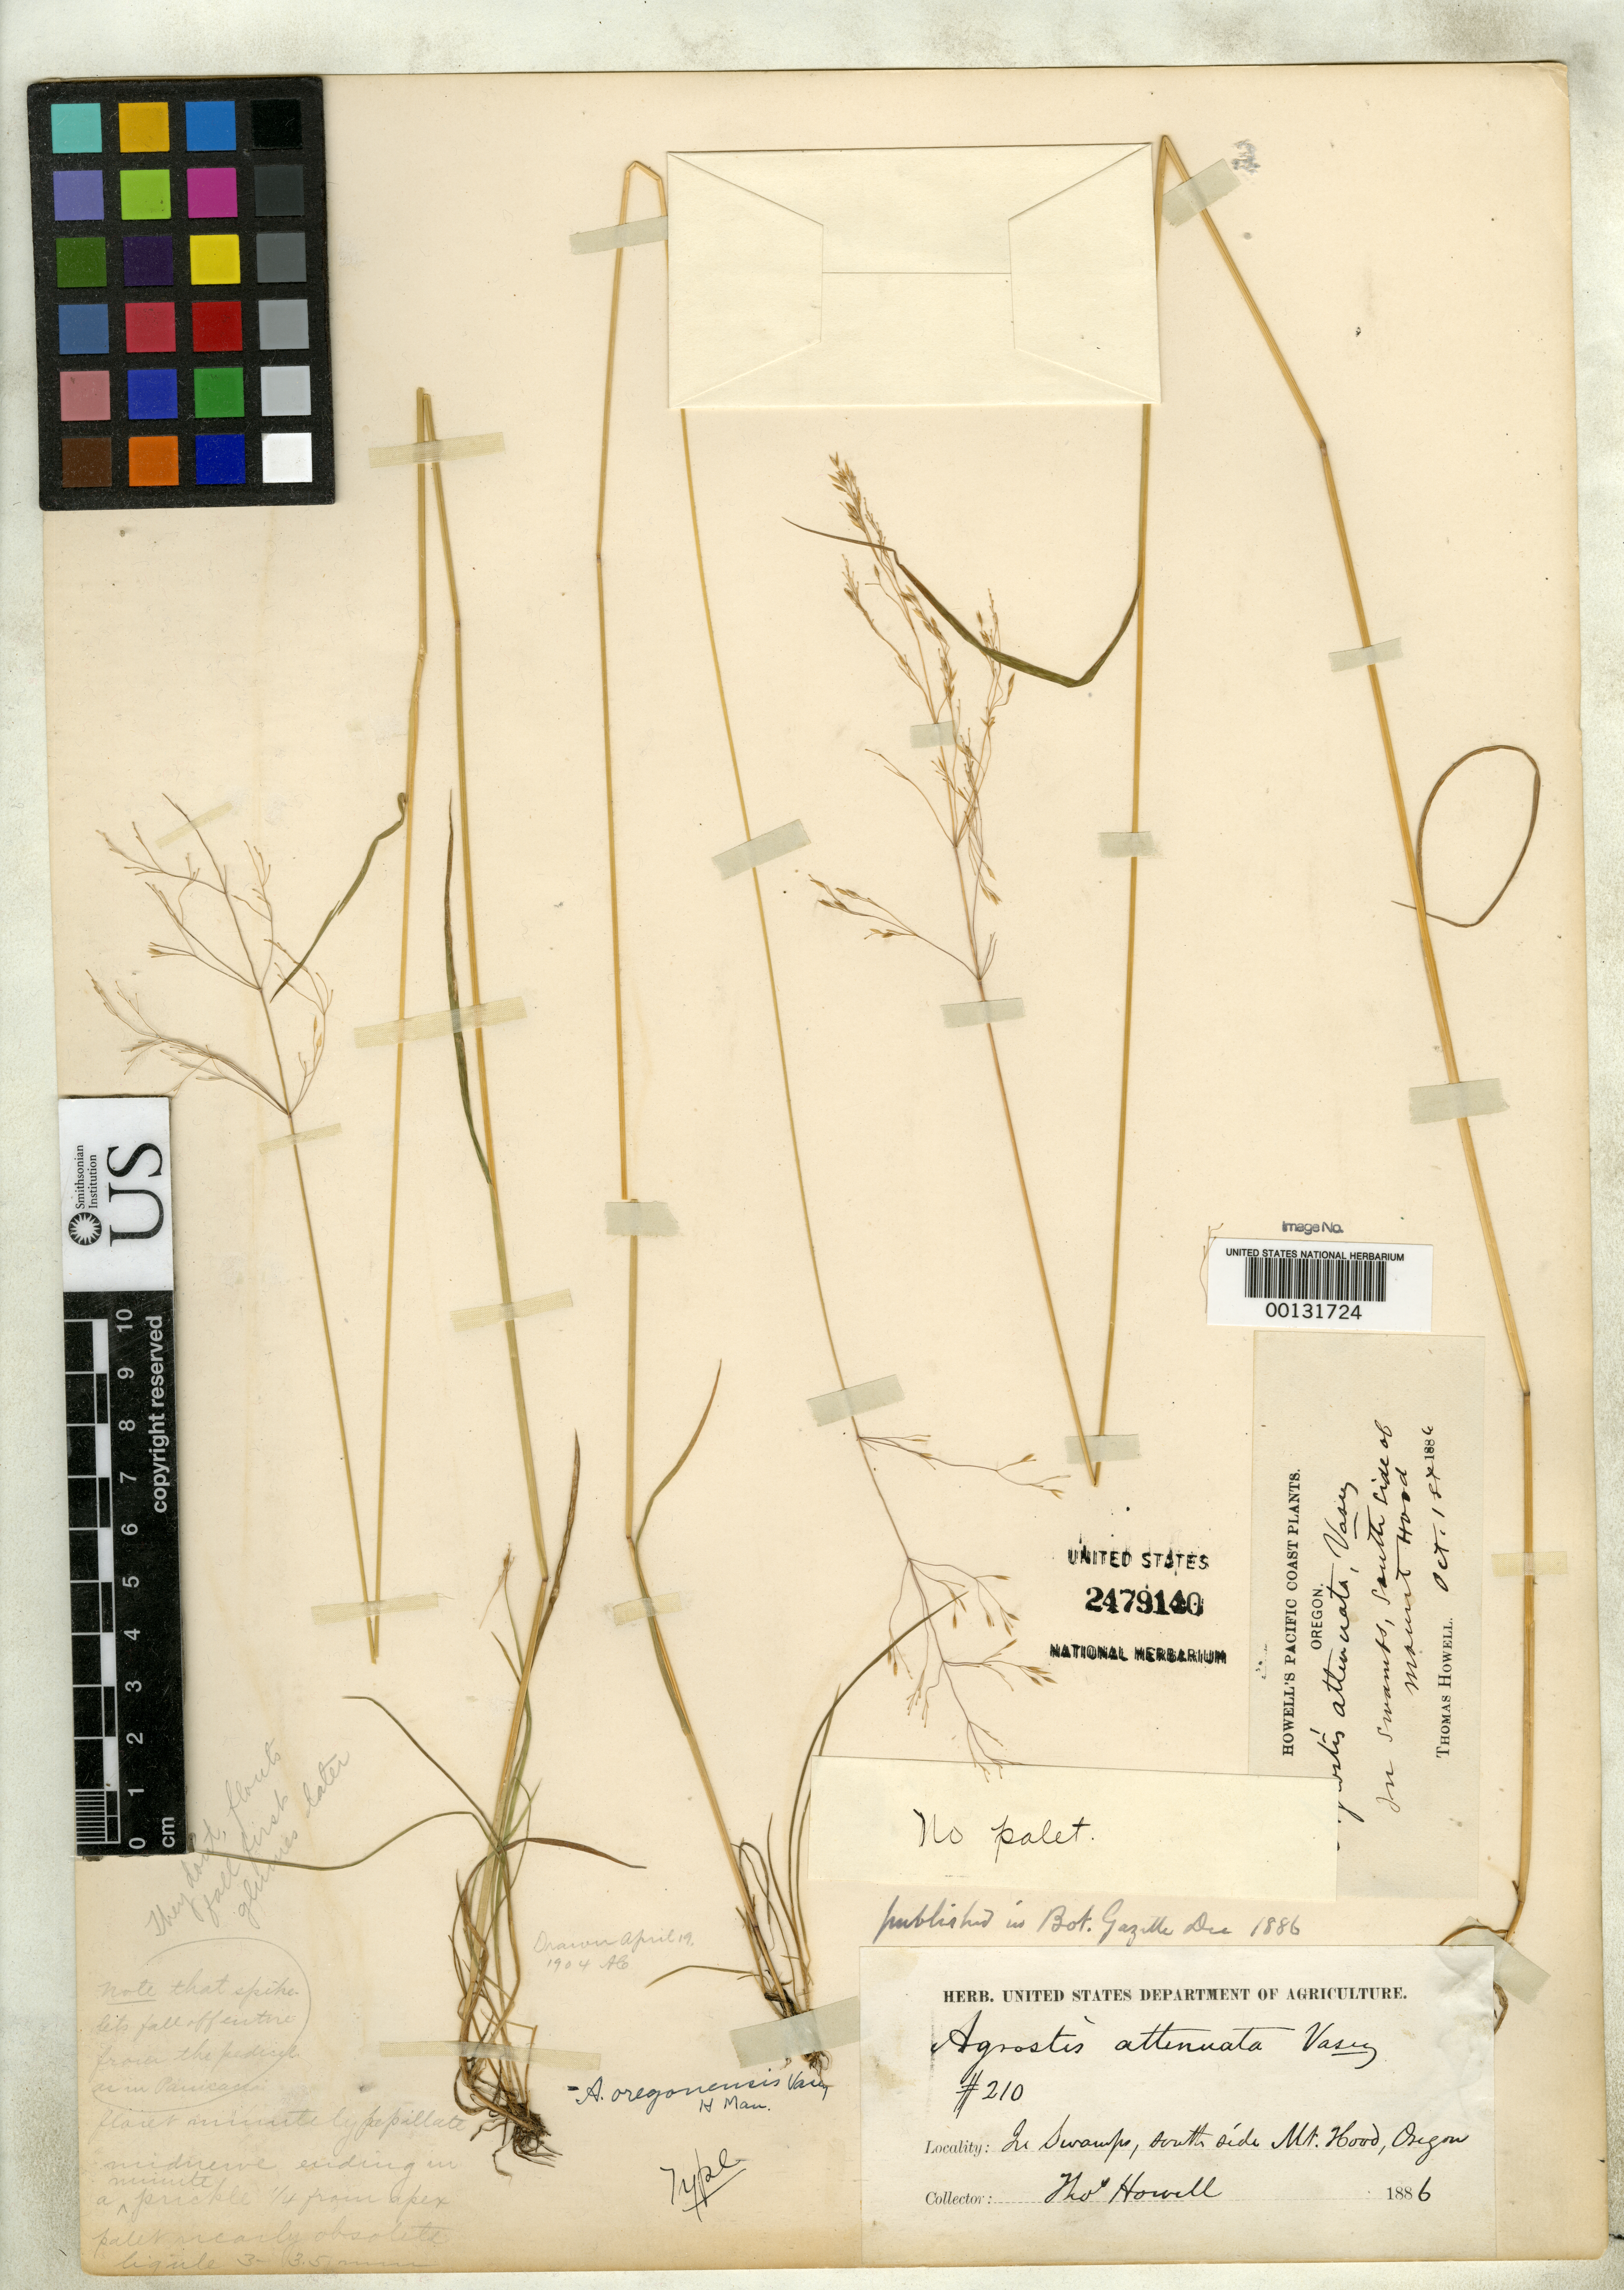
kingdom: Plantae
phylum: Tracheophyta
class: Liliopsida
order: Poales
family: Poaceae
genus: Agrostis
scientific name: Agrostis attenuata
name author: Vasey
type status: Lectotype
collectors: T. J. Howell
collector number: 210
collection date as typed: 1886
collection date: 1886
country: United States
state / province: Oregon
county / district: Clackamas / Hood River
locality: Near Mt. Hood.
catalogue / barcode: US 2479140